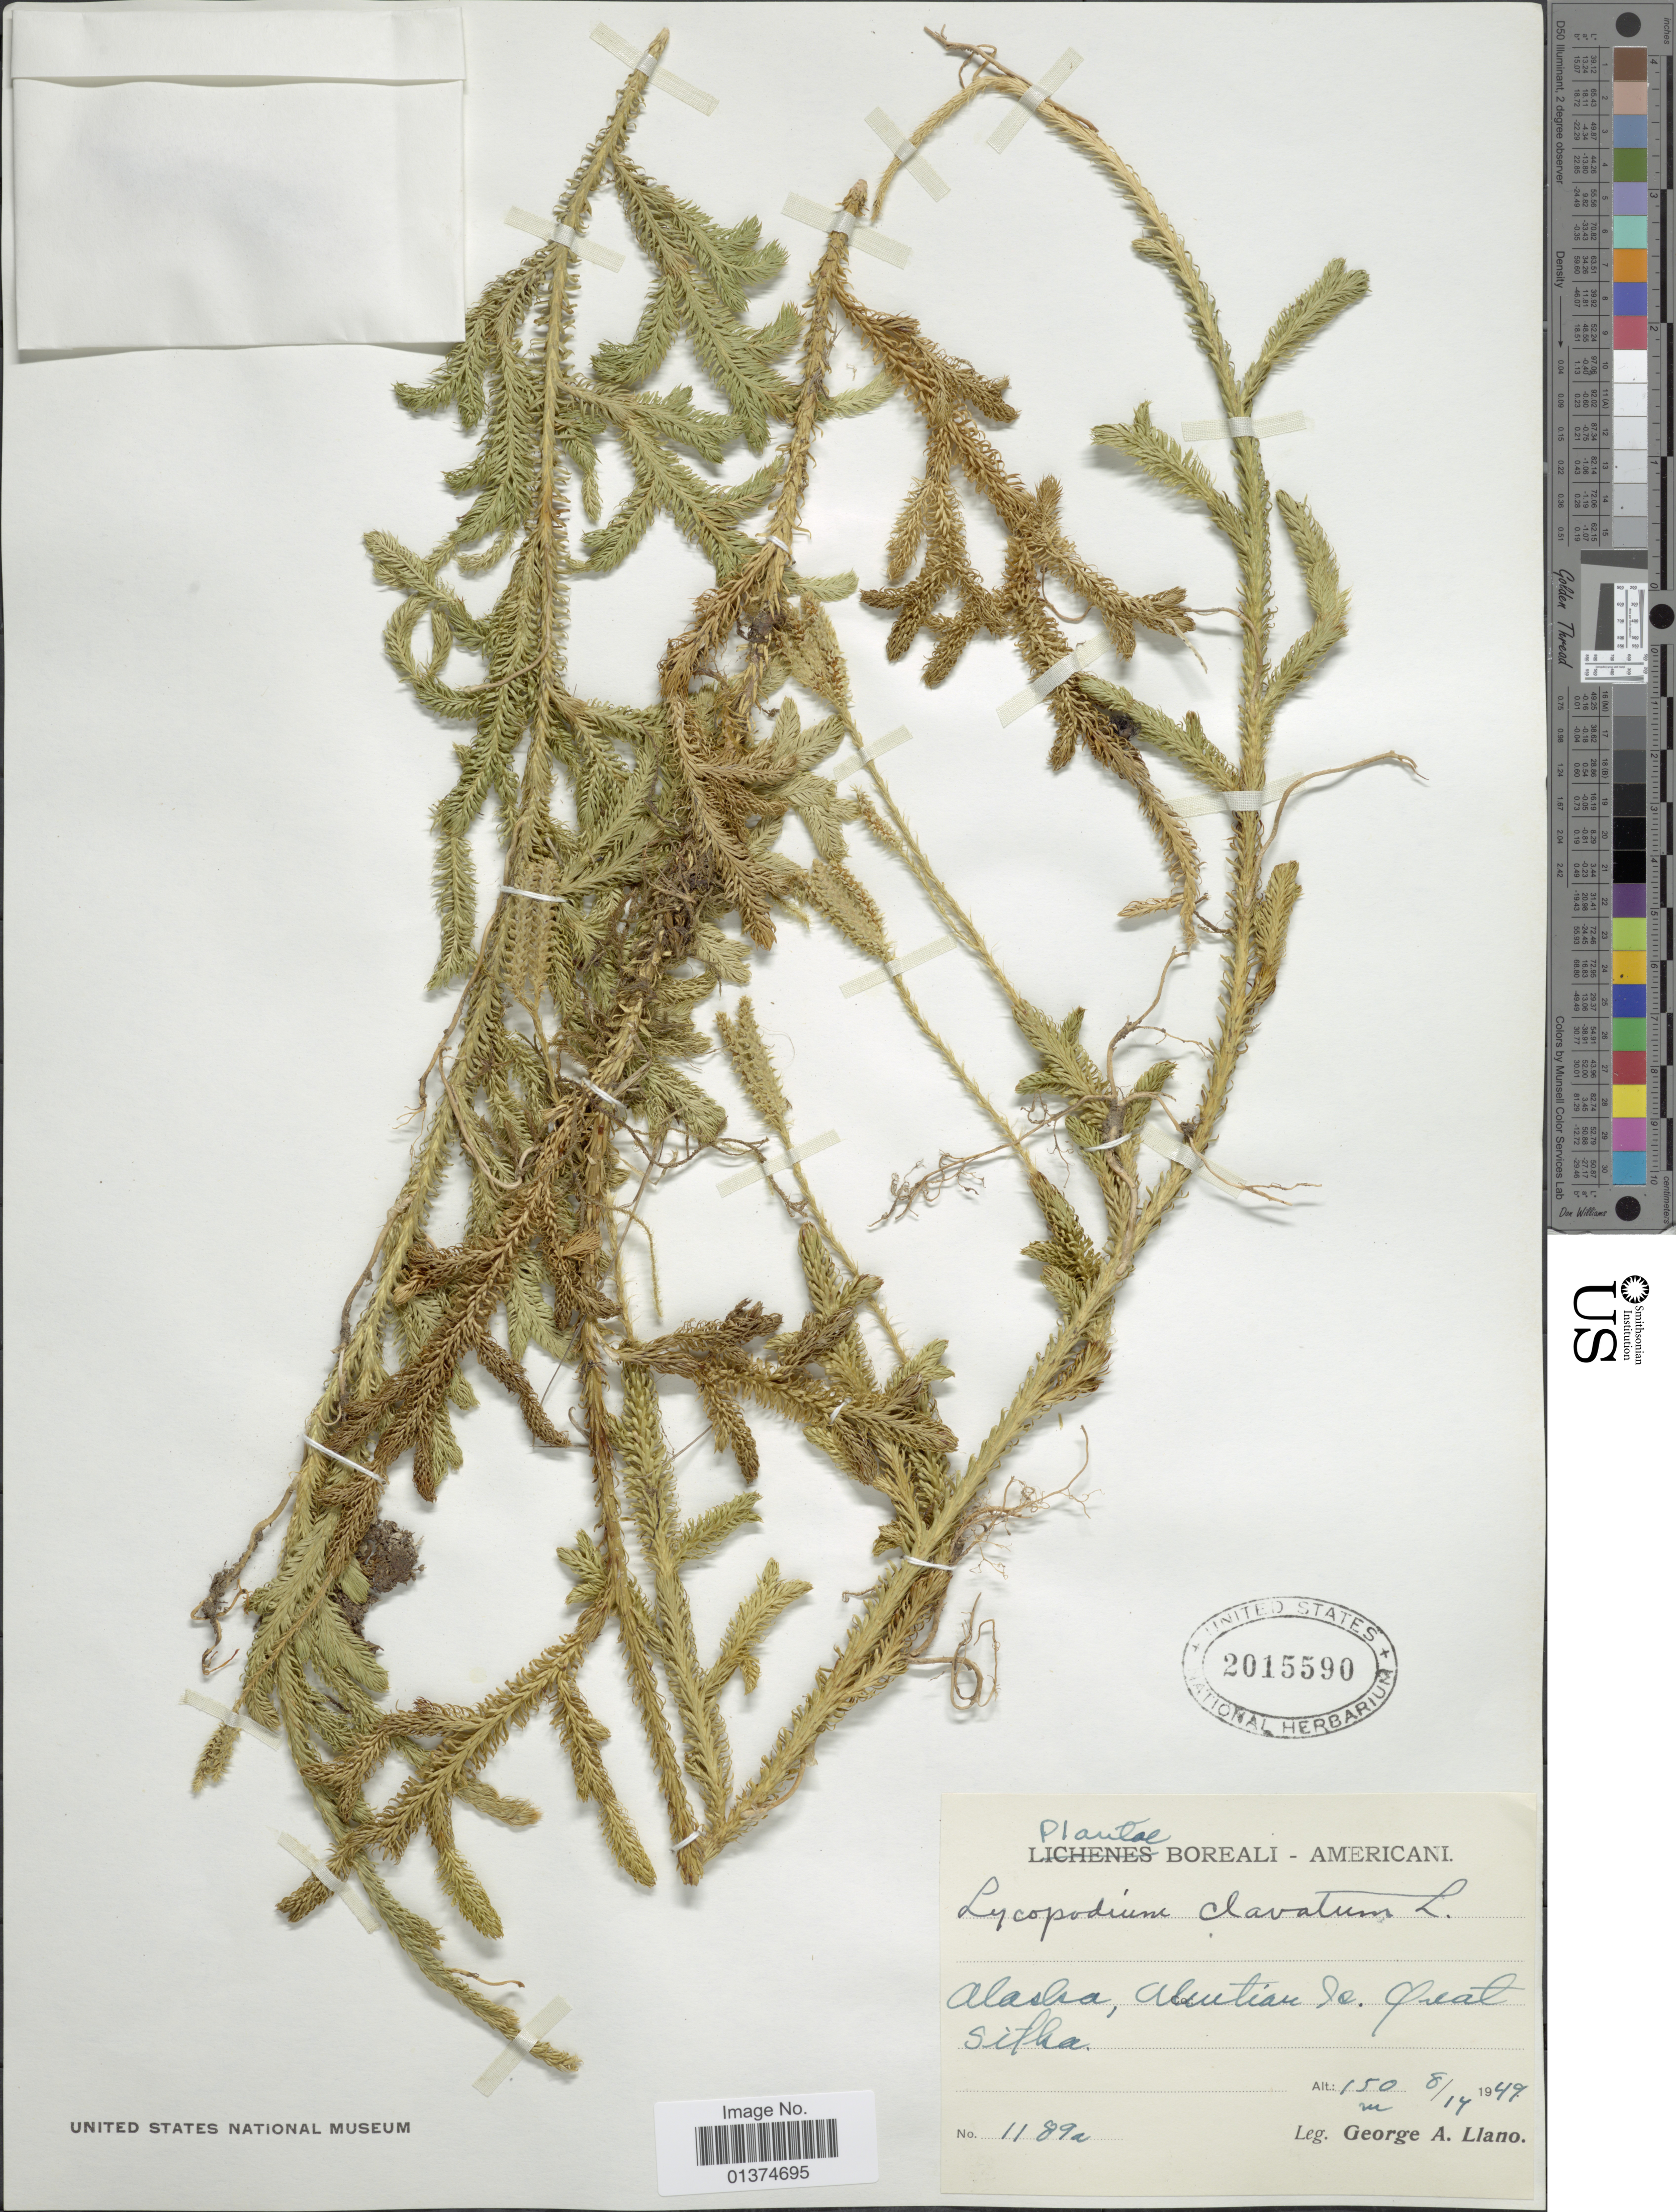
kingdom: Plantae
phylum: Tracheophyta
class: Lycopodiopsida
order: Lycopodiales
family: Lycopodiaceae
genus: Lycopodium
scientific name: Lycopodium clavatum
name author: L.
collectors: G. Llano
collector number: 1189a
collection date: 1949-08-14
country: United States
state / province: Alaska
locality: Aleutian Is, Great Sitka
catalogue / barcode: US 2015590